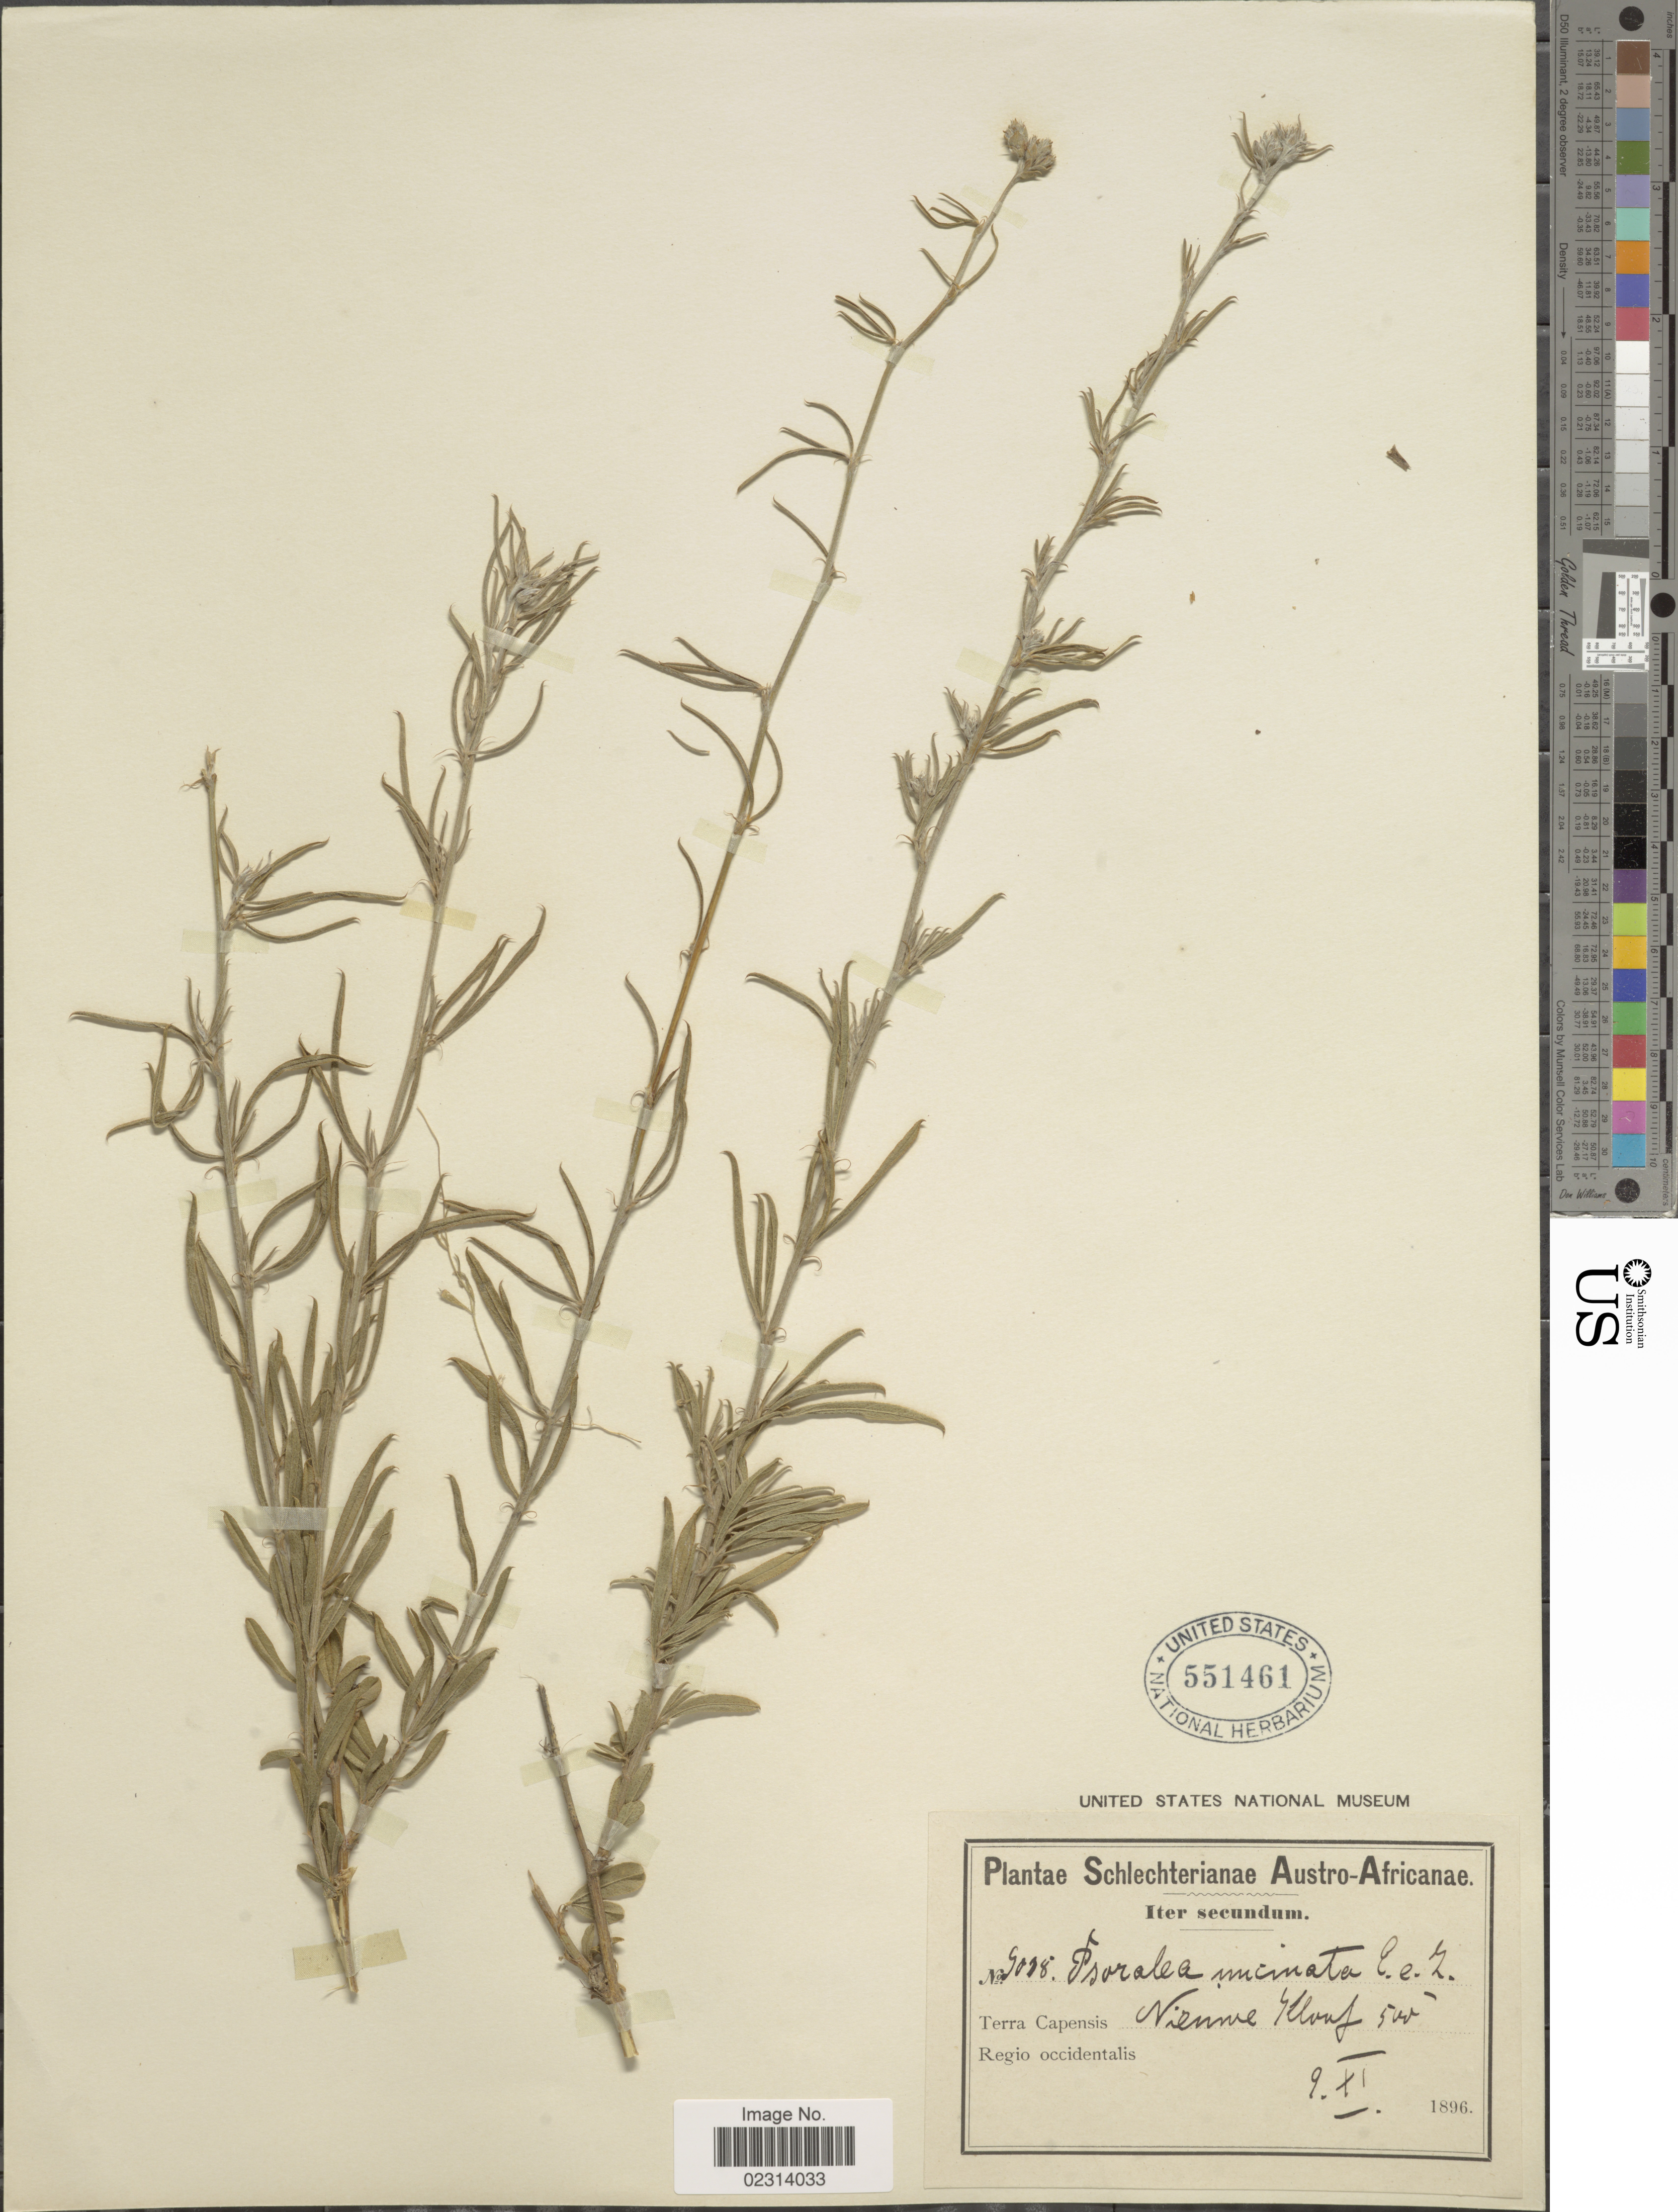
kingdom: Plantae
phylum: Tracheophyta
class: Magnoliopsida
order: Fabales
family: Fabaceae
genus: Otholobium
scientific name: Otholobium uncinatum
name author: (Eckl. & Zeyh.) C.H. Stirt.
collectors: Schlechter, --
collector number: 9038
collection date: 1896-11-09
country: South Africa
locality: Austro-Africanae, Terra Capensis Nieuwe Klaaf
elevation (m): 152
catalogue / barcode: US 551461